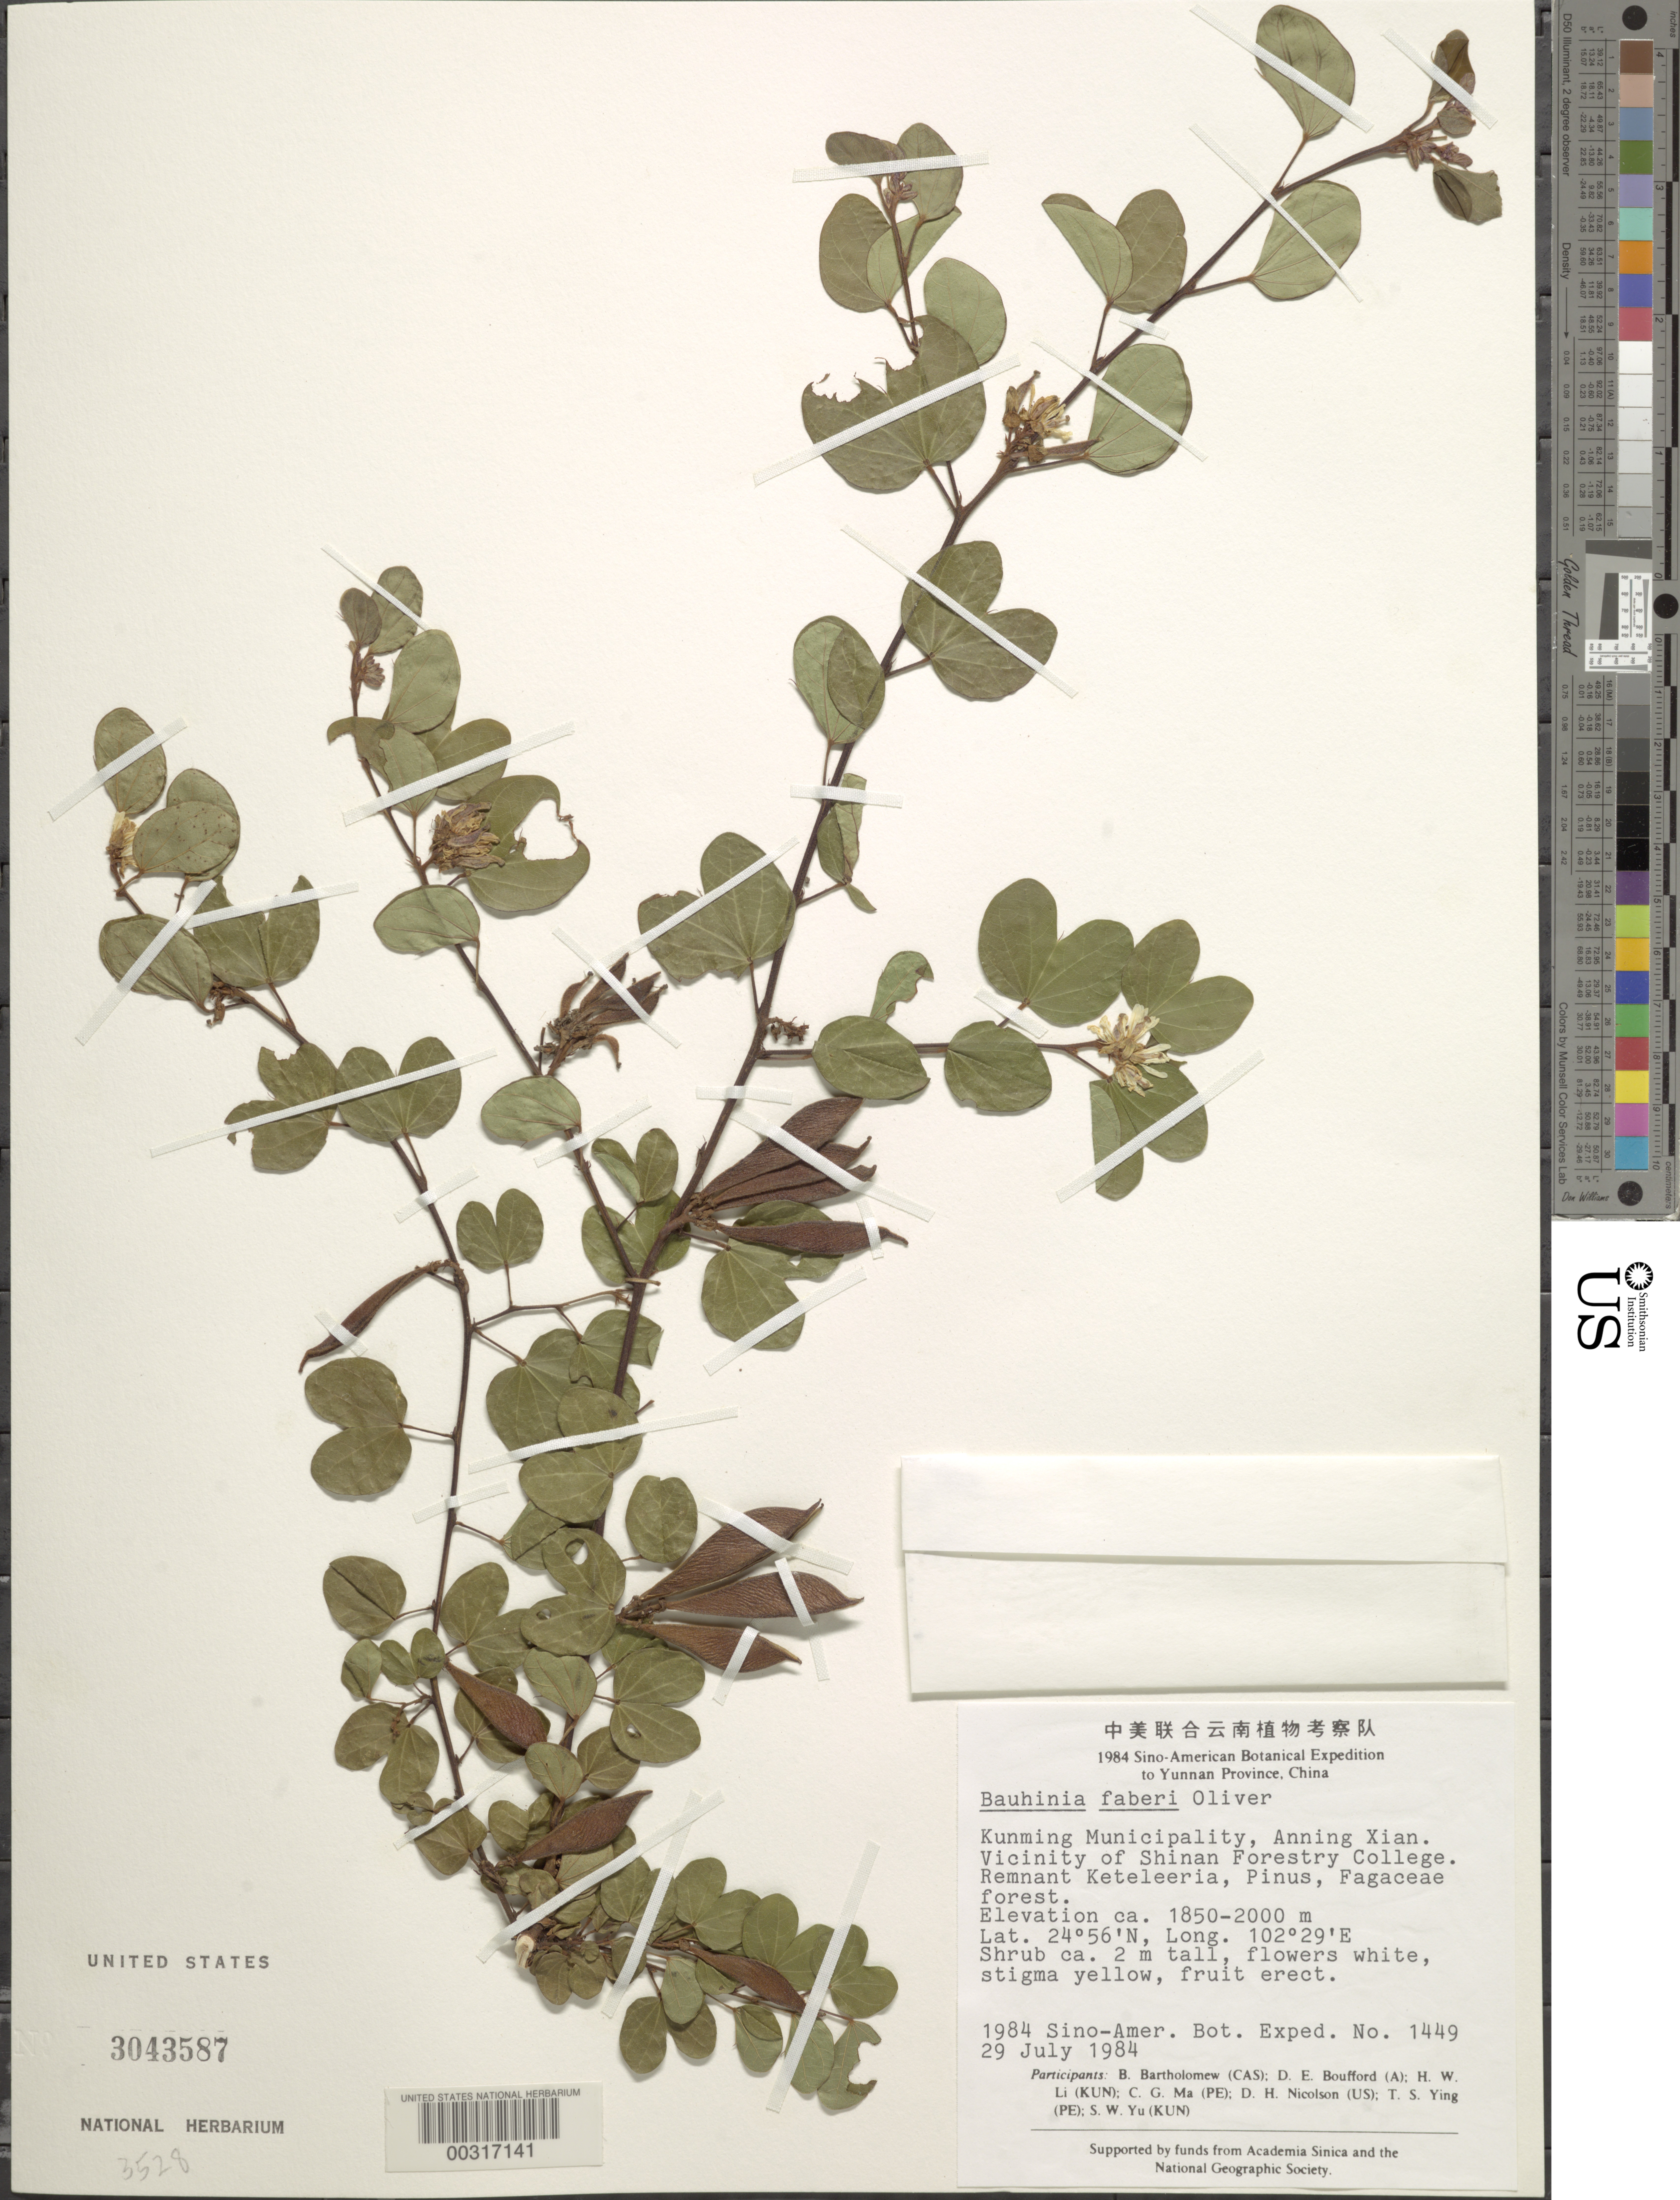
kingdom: Plantae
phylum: Tracheophyta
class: Magnoliopsida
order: Fabales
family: Fabaceae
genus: Bauhinia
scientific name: Bauhinia brachycarpa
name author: Wall. ex Benth.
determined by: U.S. National Herbarium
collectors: B. M. Bartholomew, D. E. Boufford, H. W. Li, C. Ma, D. H. Nicolson, T. Ying & S. Yu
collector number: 1984 Sino-amer Bot Exped 1449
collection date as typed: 29 Jul 1984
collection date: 1984-07-29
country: China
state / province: Yunnan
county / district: Kunming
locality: Anning Xian, vicinity of Shinan Forestry College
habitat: Forest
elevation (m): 1850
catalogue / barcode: US 3043587